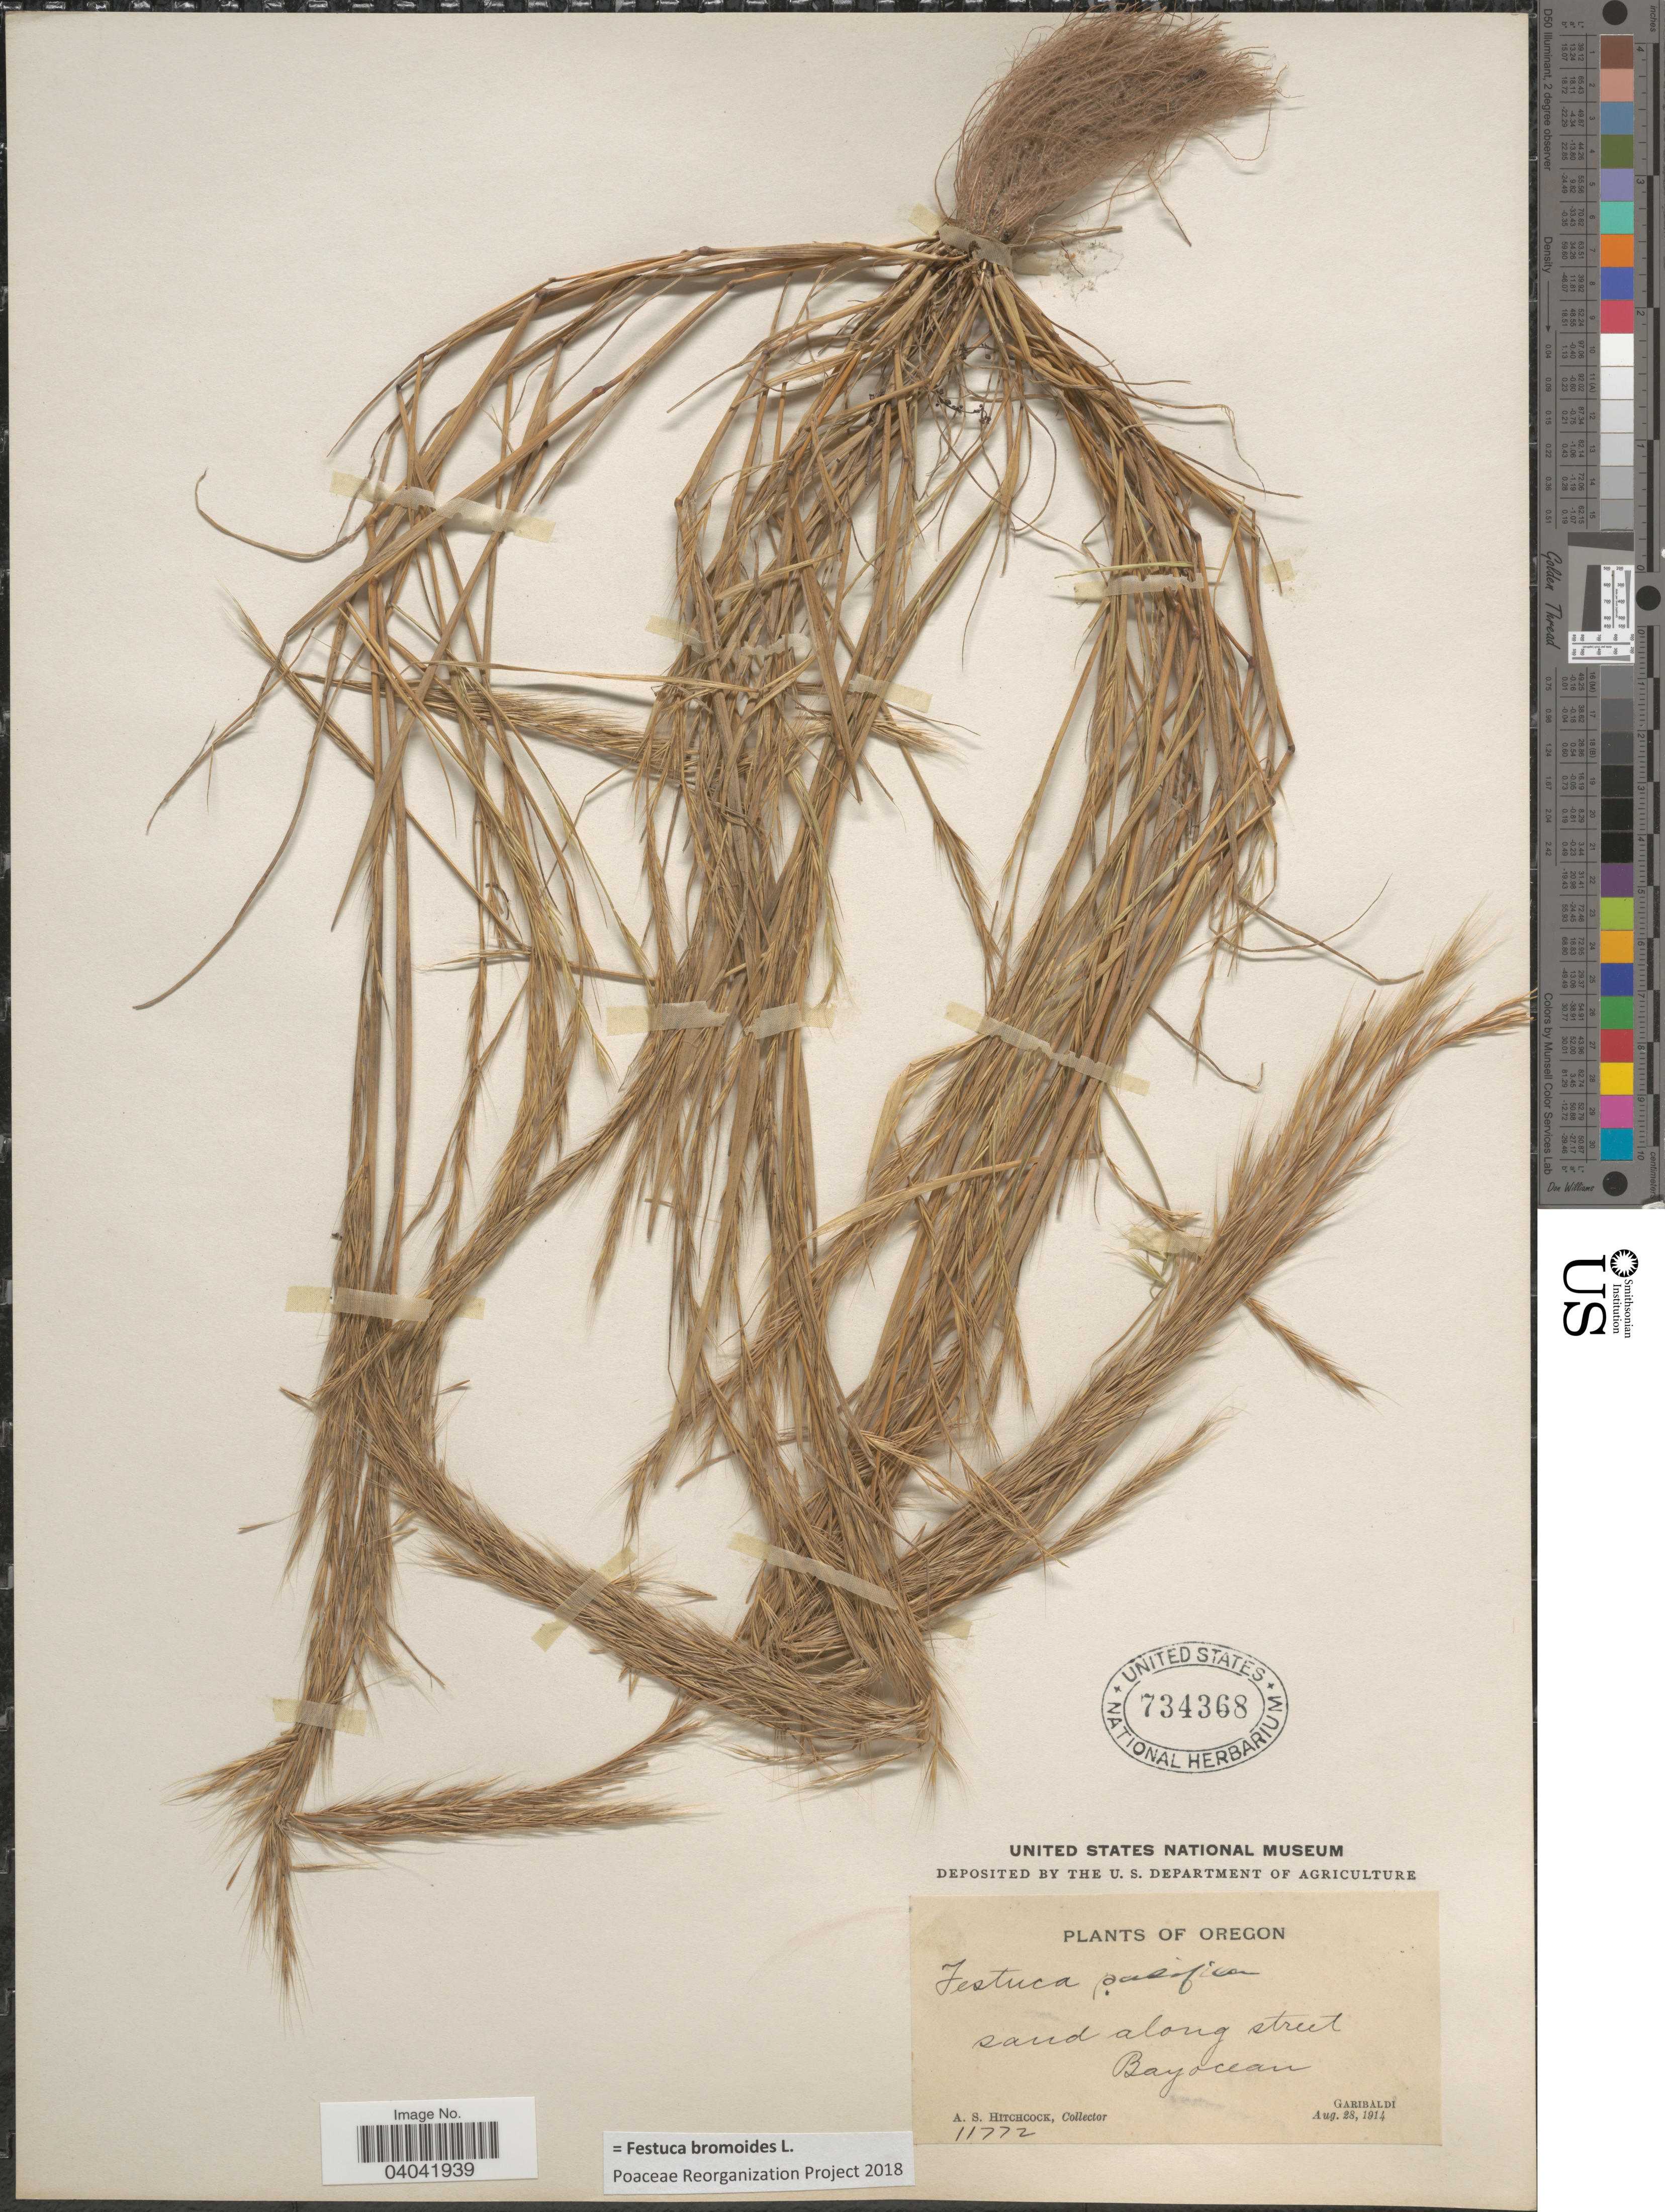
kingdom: Plantae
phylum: Tracheophyta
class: Liliopsida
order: Poales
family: Poaceae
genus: Festuca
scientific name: Festuca bromoides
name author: L.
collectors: A. S. Hitchcock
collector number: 11772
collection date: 1914-08-28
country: United States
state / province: Oregon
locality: Bay ocean. Garibaldi.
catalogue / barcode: US 734368